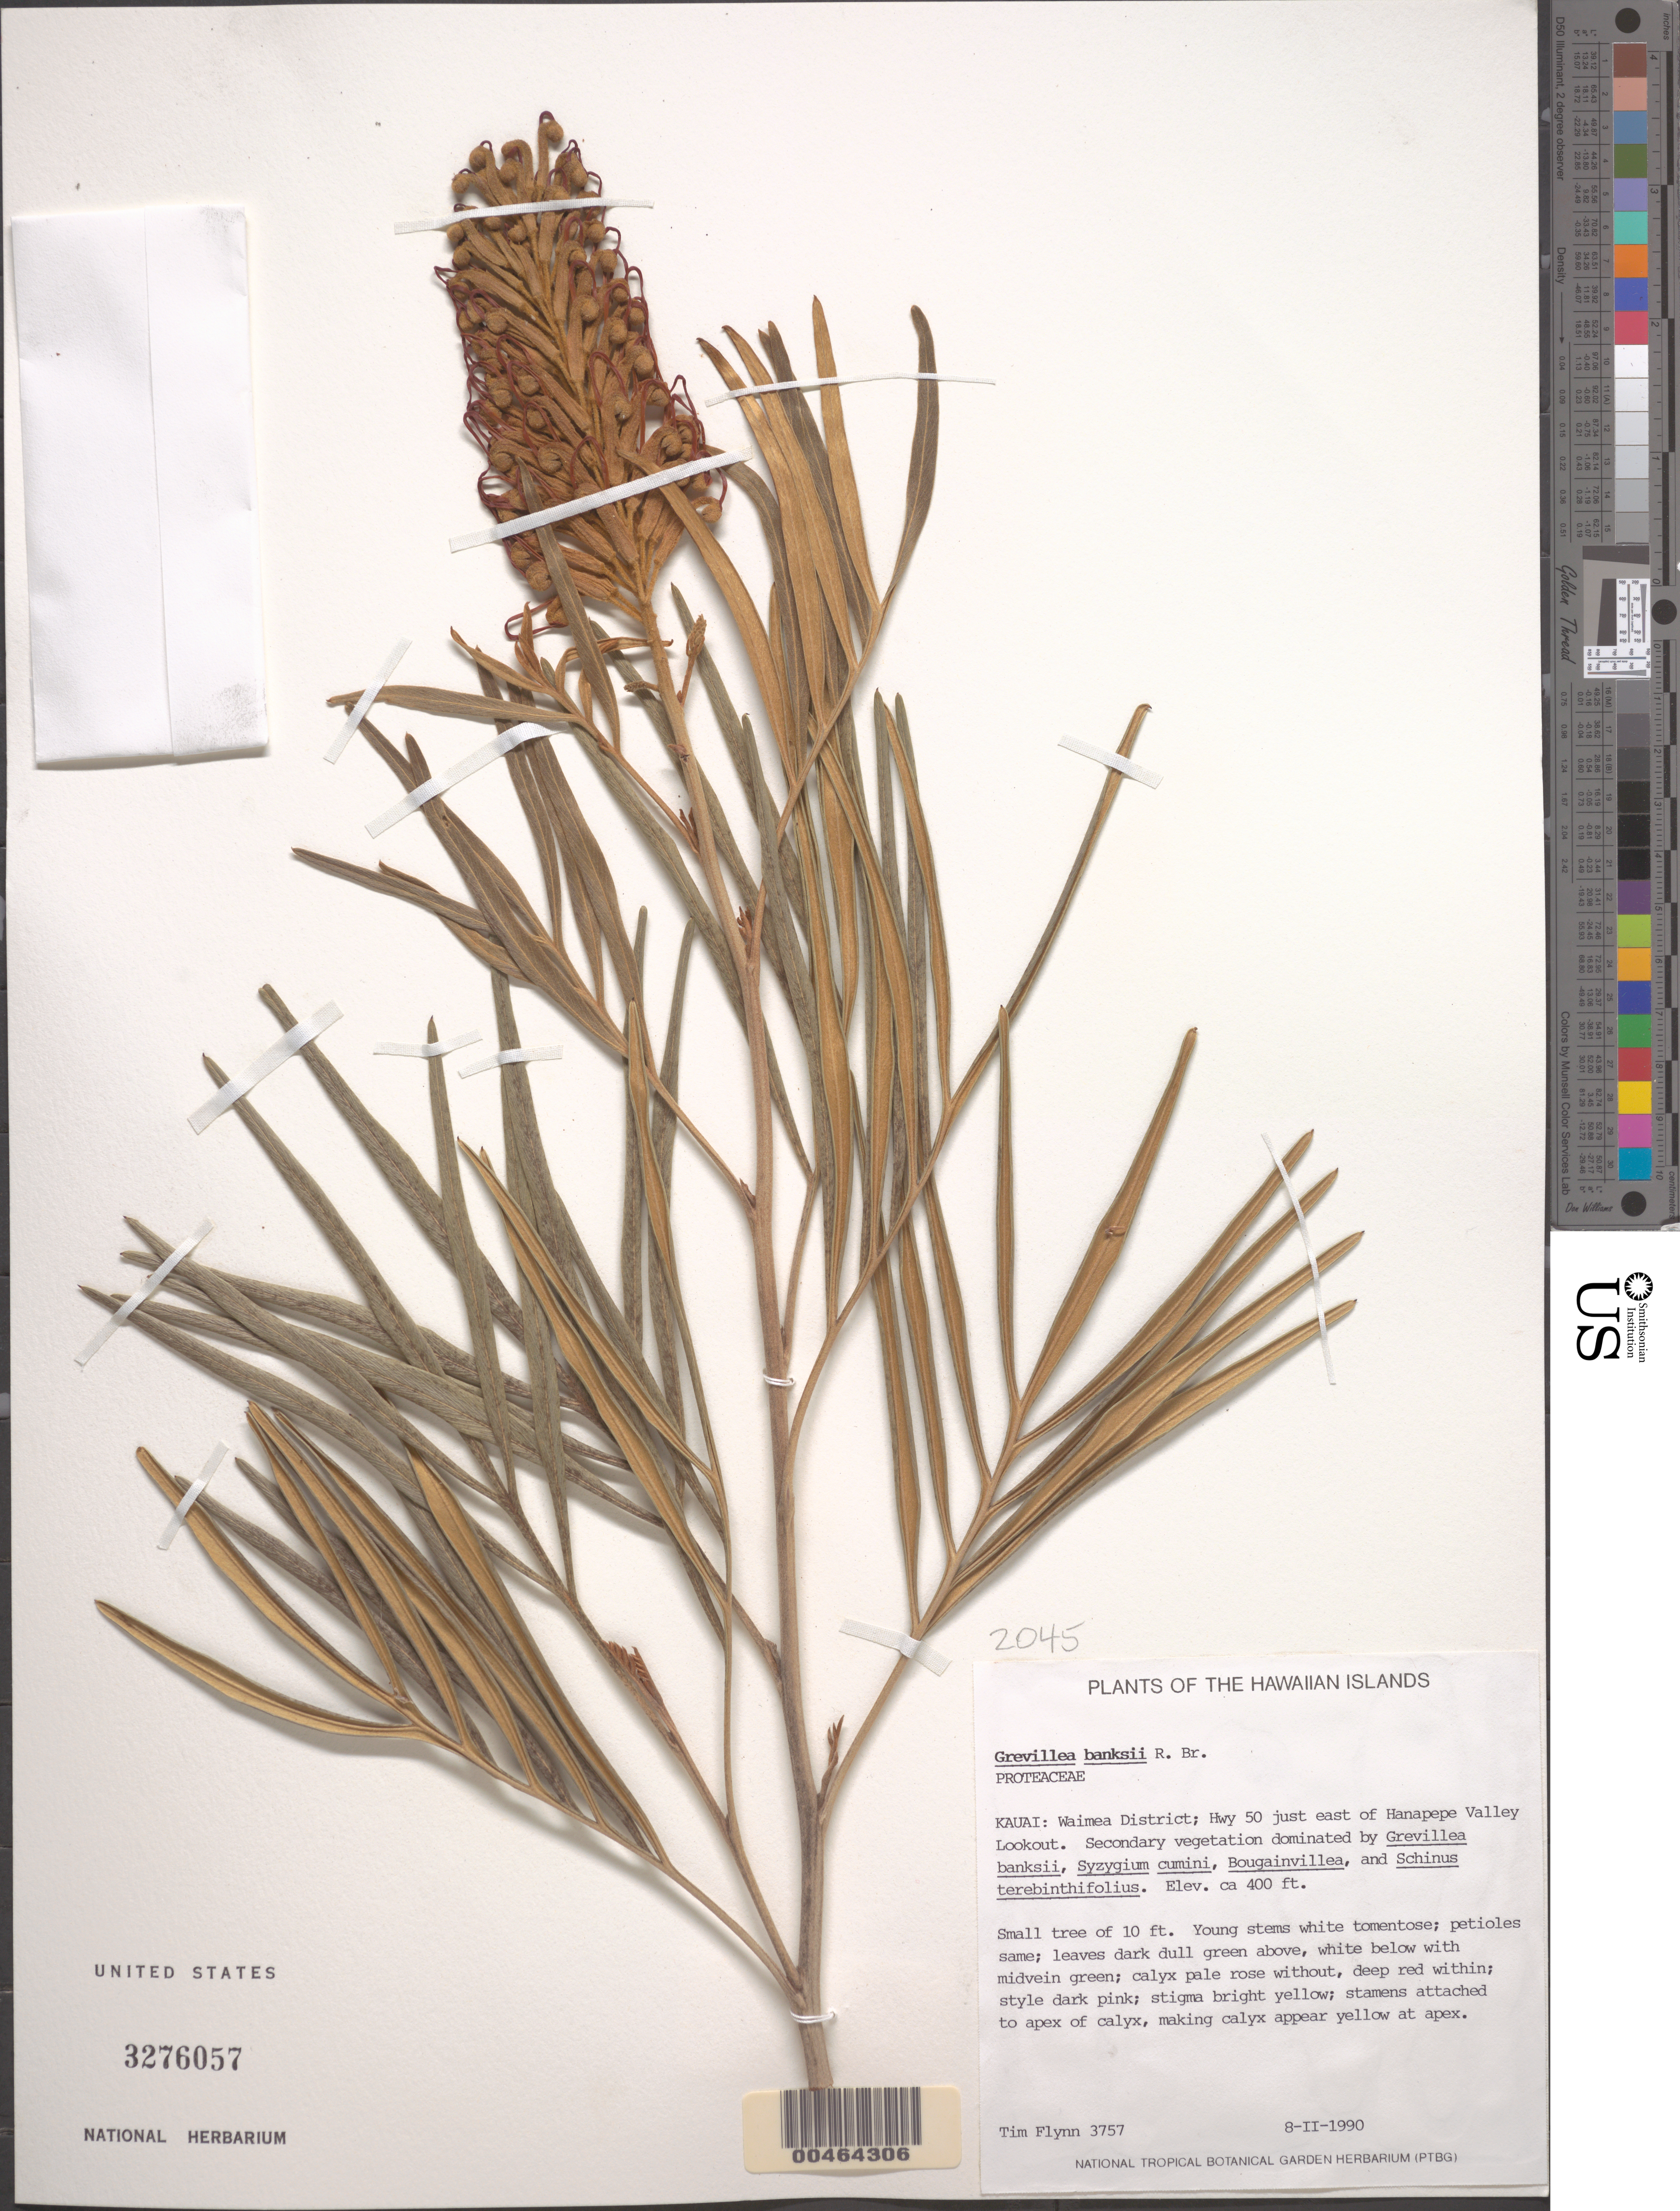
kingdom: Plantae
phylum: Tracheophyta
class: Magnoliopsida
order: Proteales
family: Proteaceae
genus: Grevillea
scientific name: Grevillea banksii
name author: R. Br.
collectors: T. W. Flynn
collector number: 3757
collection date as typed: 8 Feb 1990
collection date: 1990-02-08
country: United States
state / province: Hawaii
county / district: Kauai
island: Kaua'i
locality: Waimea District, Hwy 50 just east of Hanapepe Valley Lookout.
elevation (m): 122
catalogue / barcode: US 3276057